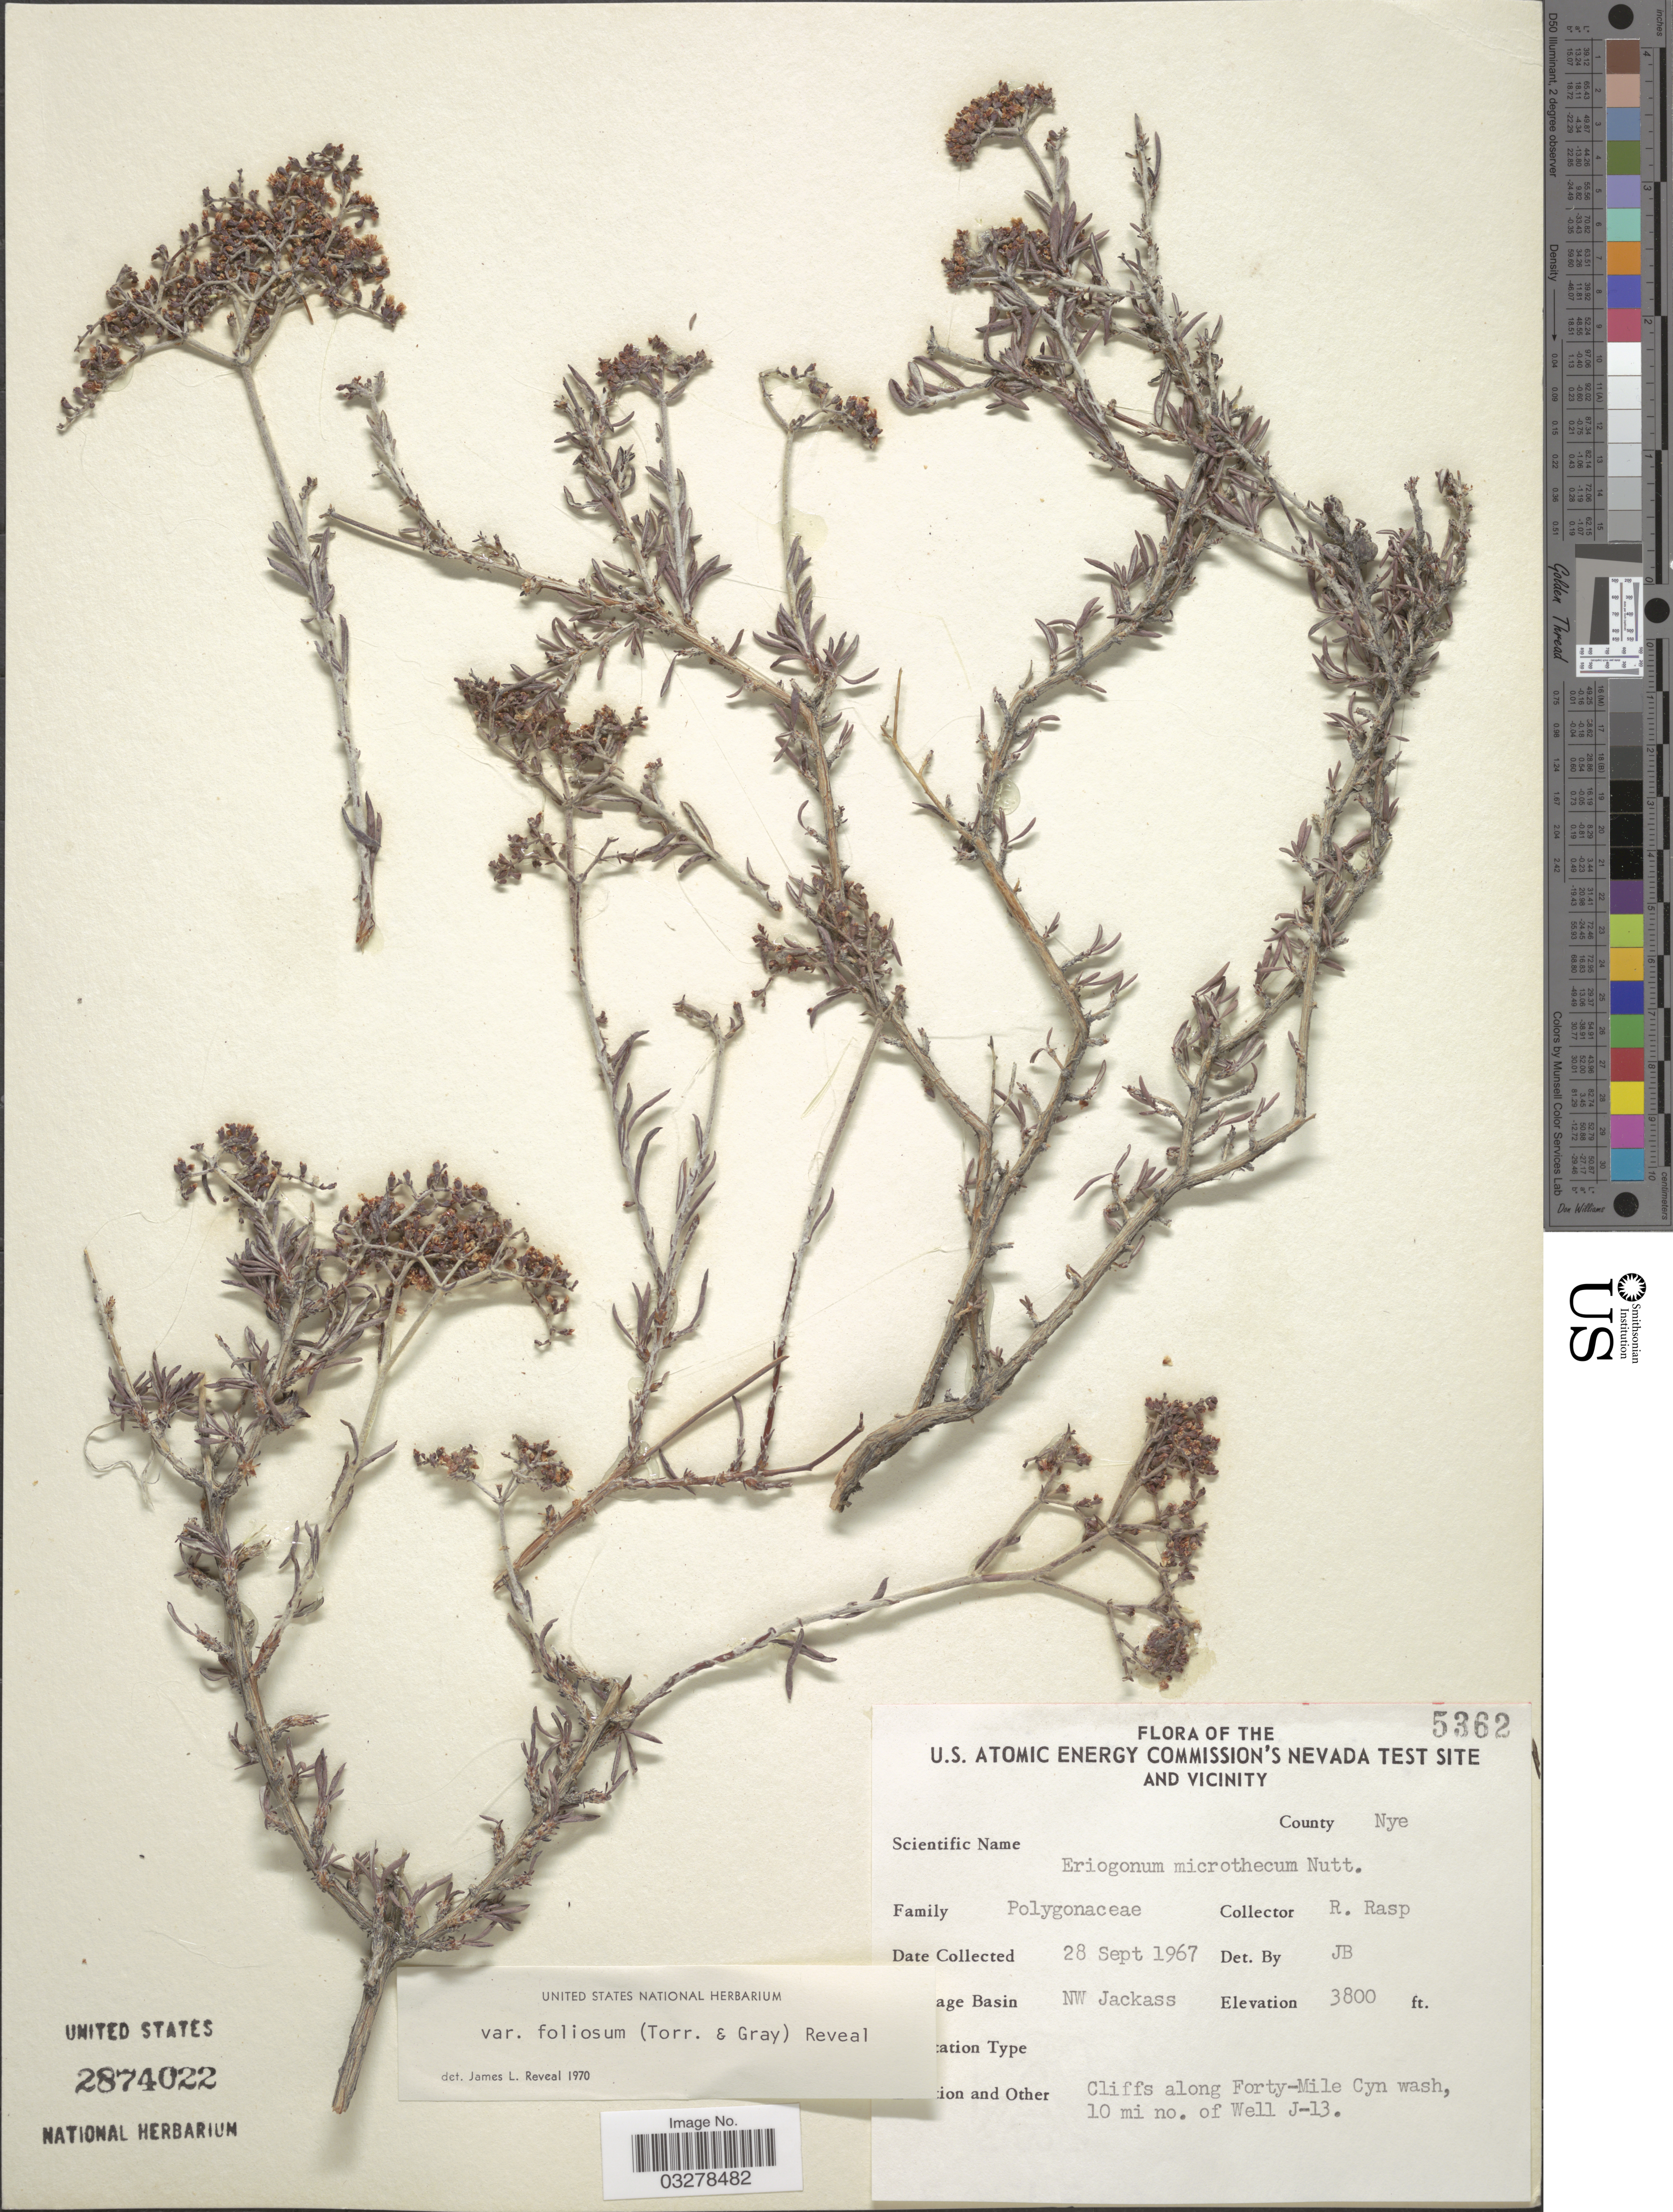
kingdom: Plantae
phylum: Tracheophyta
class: Magnoliopsida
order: Caryophyllales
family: Polygonaceae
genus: Eriogonum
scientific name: Eriogonum microtheca var. foliosum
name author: (Torr. & A. Gray) Reveal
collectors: R. Rasp.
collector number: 5362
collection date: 1967-09-28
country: United States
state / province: Nevada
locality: U.S. Atomic Energy Commission's Nevada Test Site and Vicinity. County Nye. Drainage Basin NW Jackass. Cliffs along Forty-Mile Cyn wash, 10 mi no. of Well J-13.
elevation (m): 1158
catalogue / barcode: US 2874022